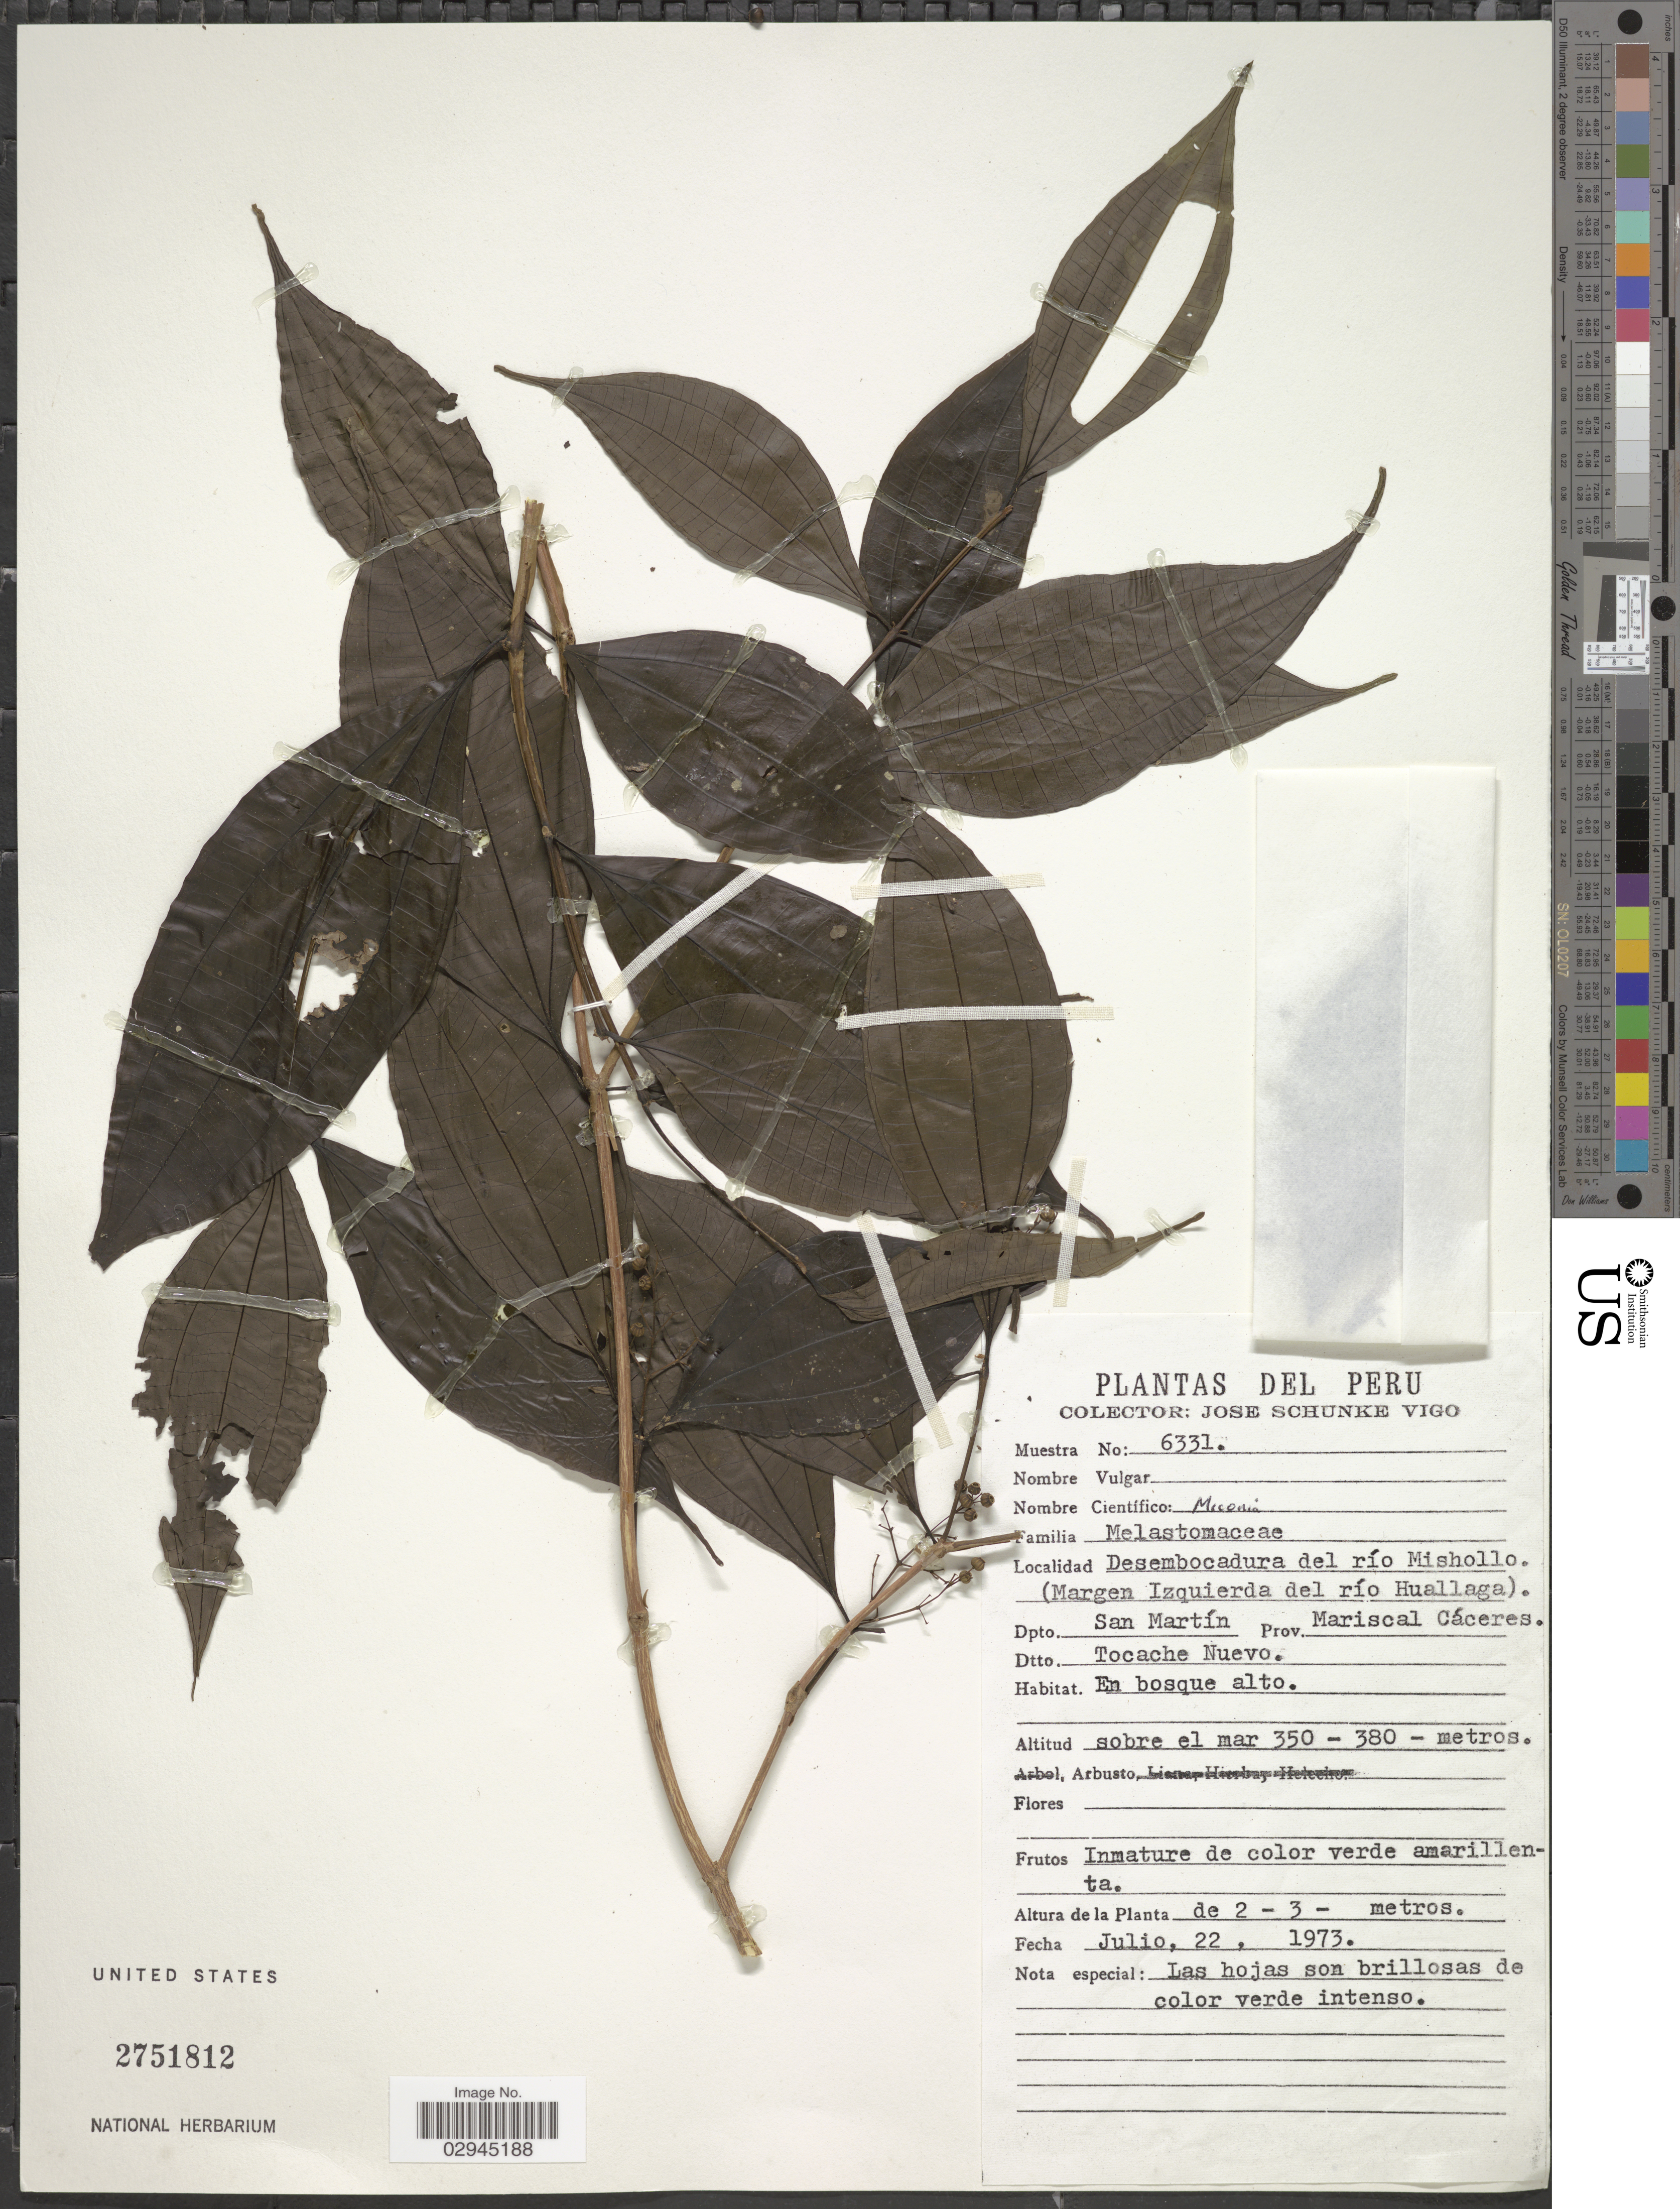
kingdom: Plantae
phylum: Tracheophyta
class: Magnoliopsida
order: Myrtales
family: Melastomataceae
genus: Miconia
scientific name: Miconia sp.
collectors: J. Schunke Vigo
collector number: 6331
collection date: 1973-07-22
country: Peru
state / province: San Martín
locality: Desembocadura del río Mishollo. (Margen Izquierda del río Huallaga). Dpto. Sant Martin Prov. Mariscal Cáceres.Dtto. Tocache Nuevo.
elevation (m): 350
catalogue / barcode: US 2751812